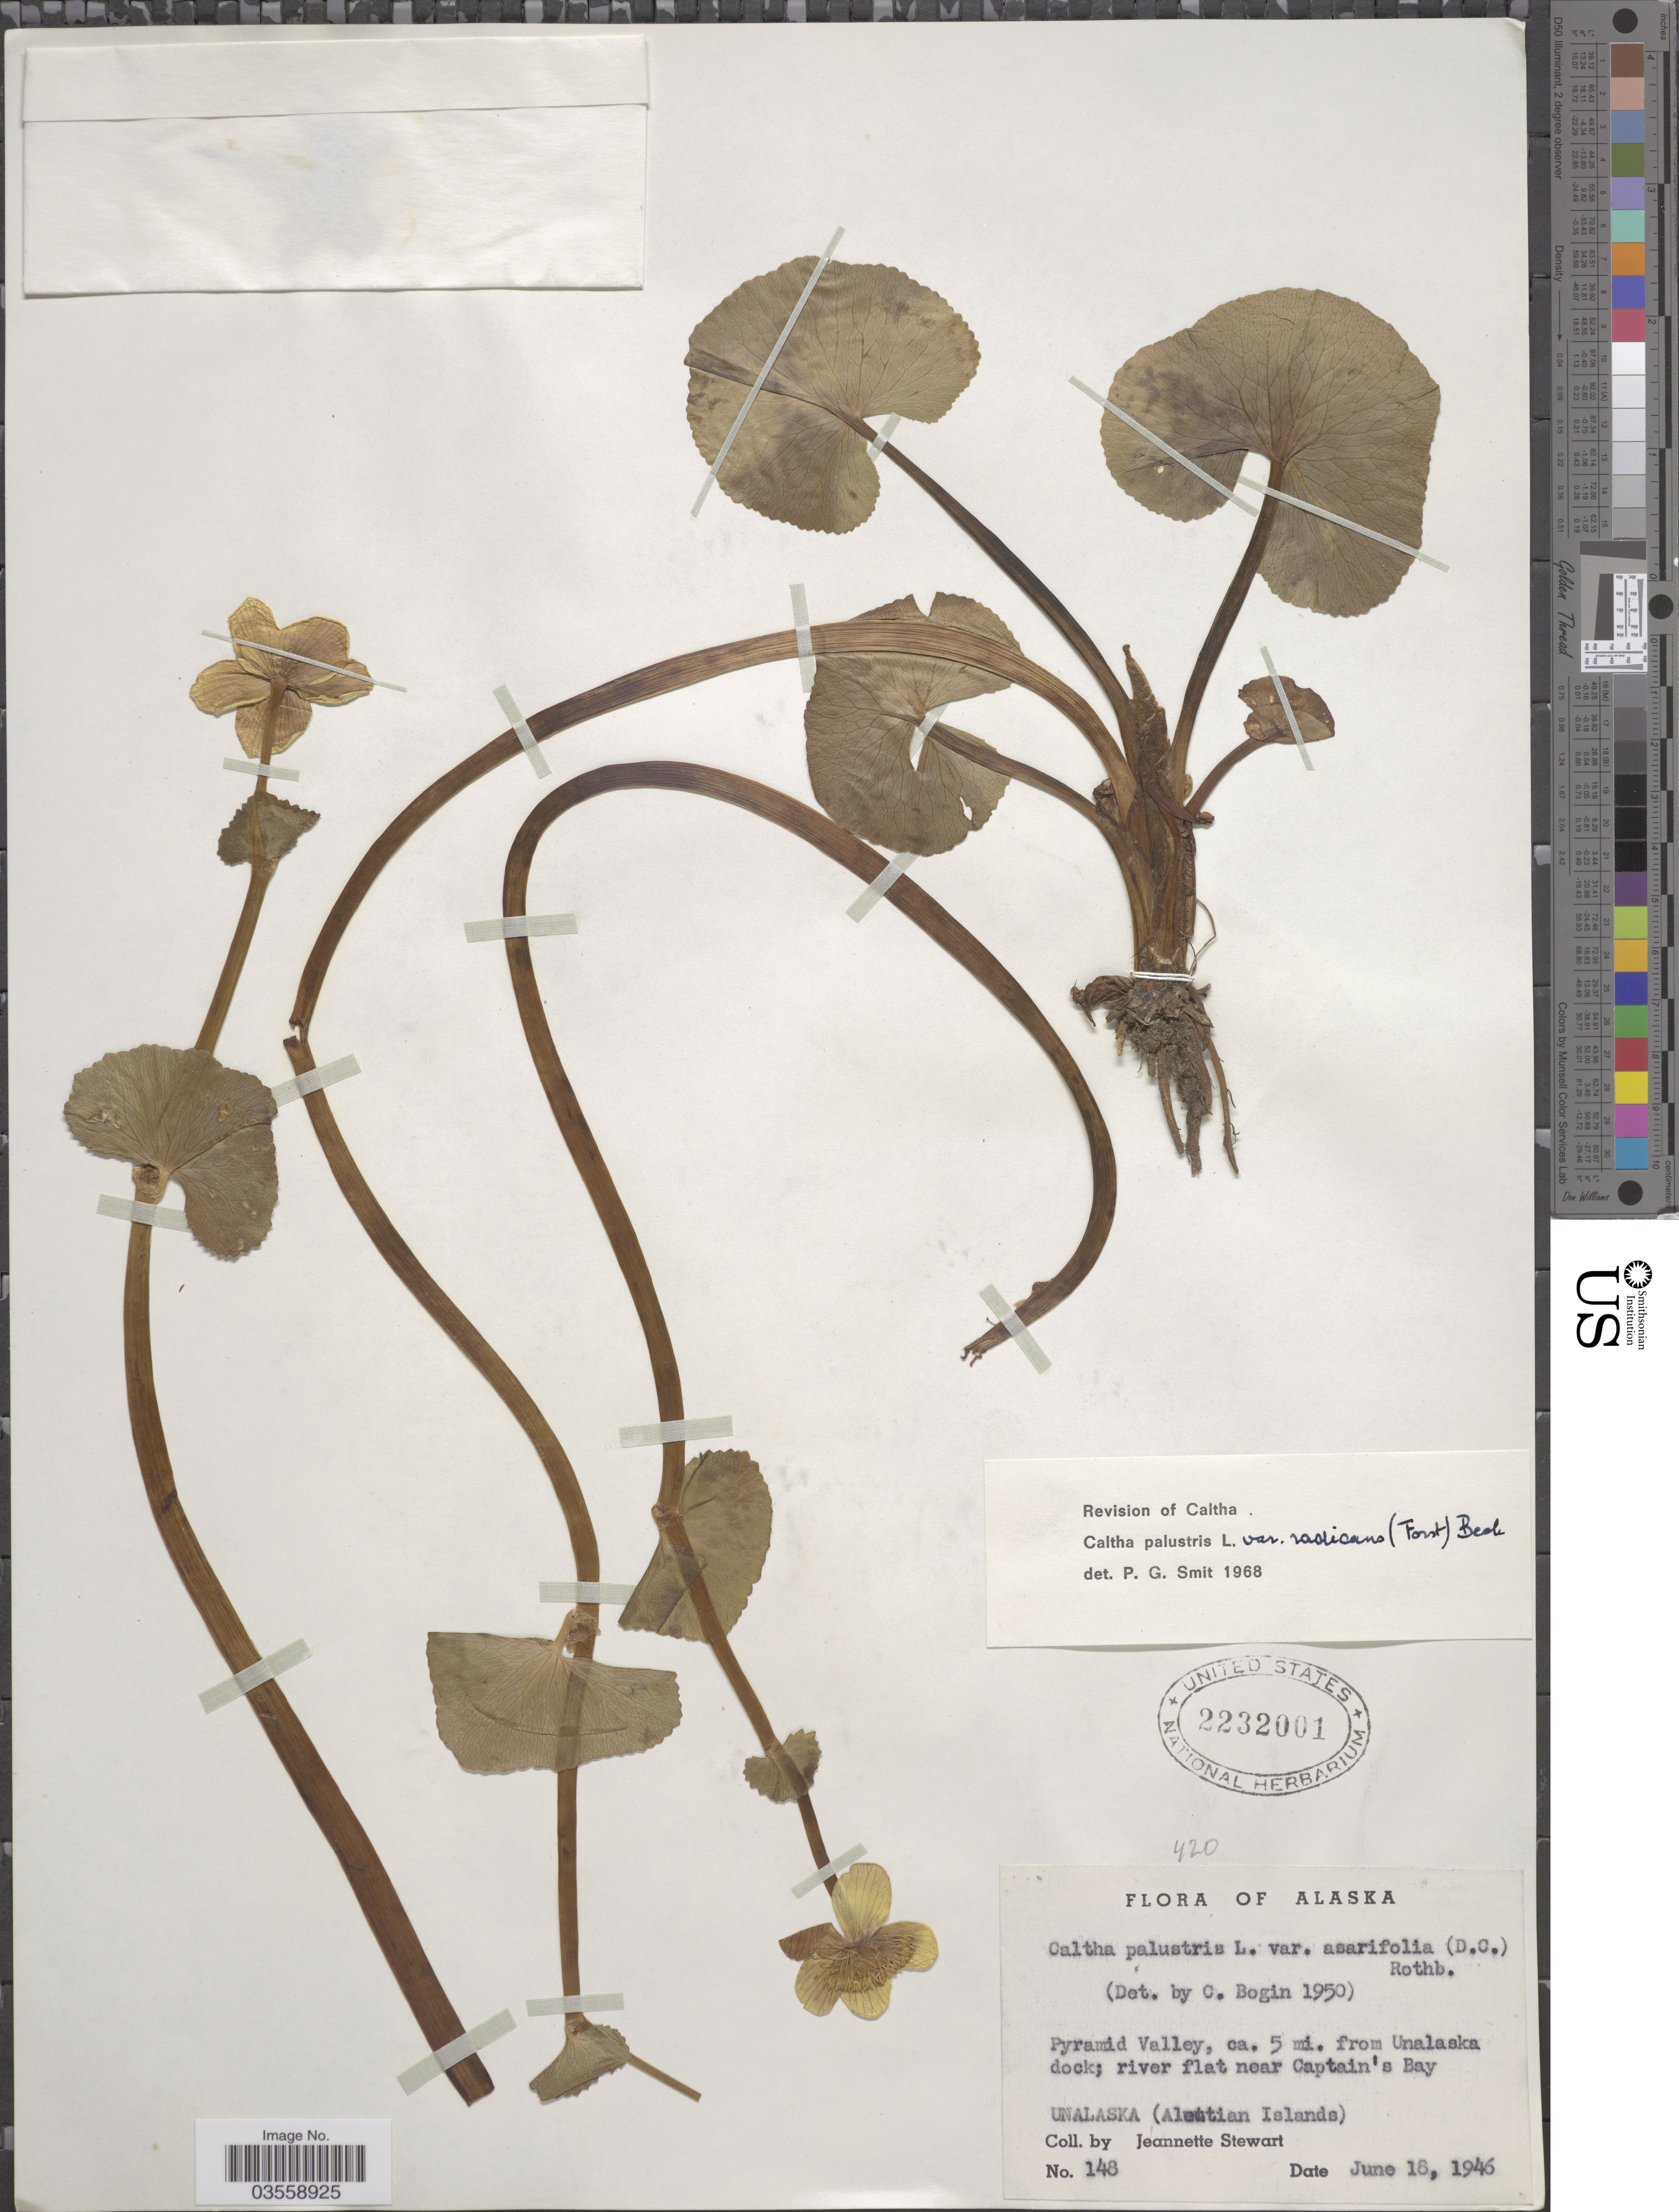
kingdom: Plantae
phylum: Tracheophyta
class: Magnoliopsida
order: Ranunculales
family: Ranunculaceae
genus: Caltha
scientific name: Caltha palustris var. radicans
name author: (T.F. Forst) Beck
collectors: J. Stewart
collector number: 148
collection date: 1946-06-18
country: United States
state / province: Alaska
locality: Pyramid Valley, ca. 5 mi. from Unalaska dock; river flat near Captain's Bay. Unalaska (Aleutian Islands).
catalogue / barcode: US 2232001